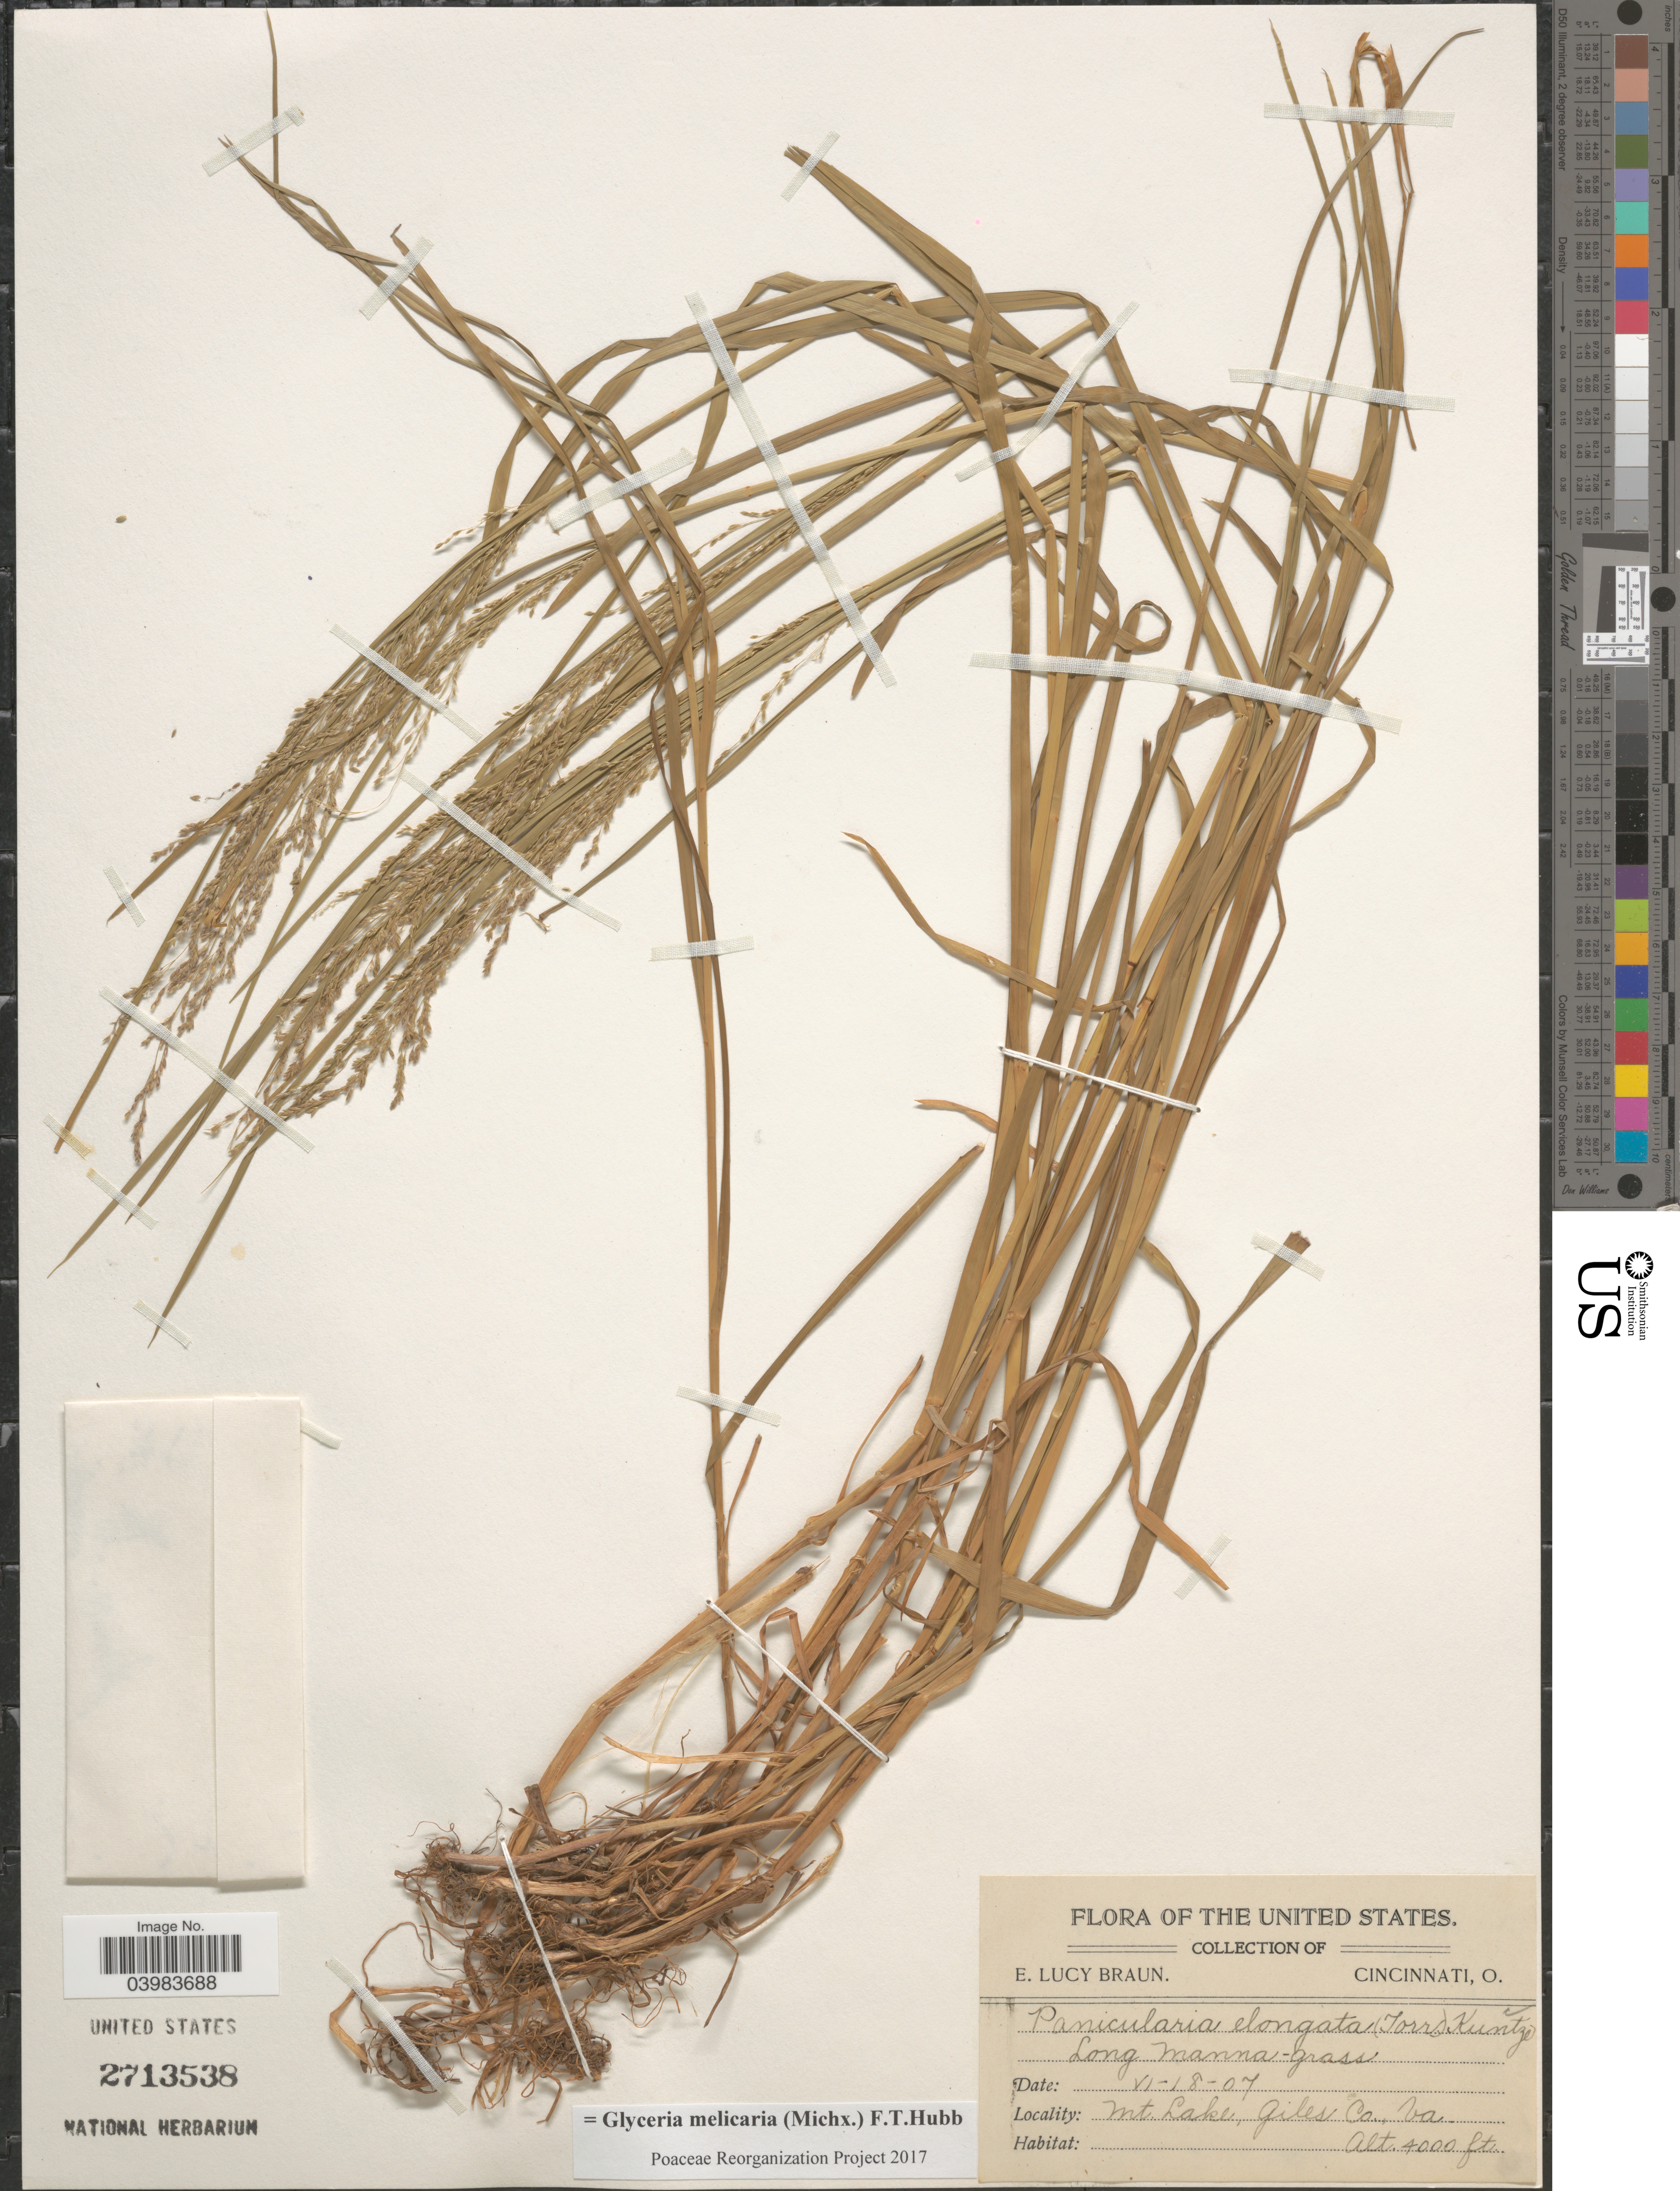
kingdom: Plantae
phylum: Tracheophyta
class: Liliopsida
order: Poales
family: Poaceae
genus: Glyceria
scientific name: Glyceria melicaria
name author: (Michx.) F.T. Hubb.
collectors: E. L. Braun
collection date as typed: Transcribed d/m/y: 18/6/7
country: United States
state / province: Virginia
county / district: Giles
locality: Mt. Lake, Giles Co.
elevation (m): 1219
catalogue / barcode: US 2713538